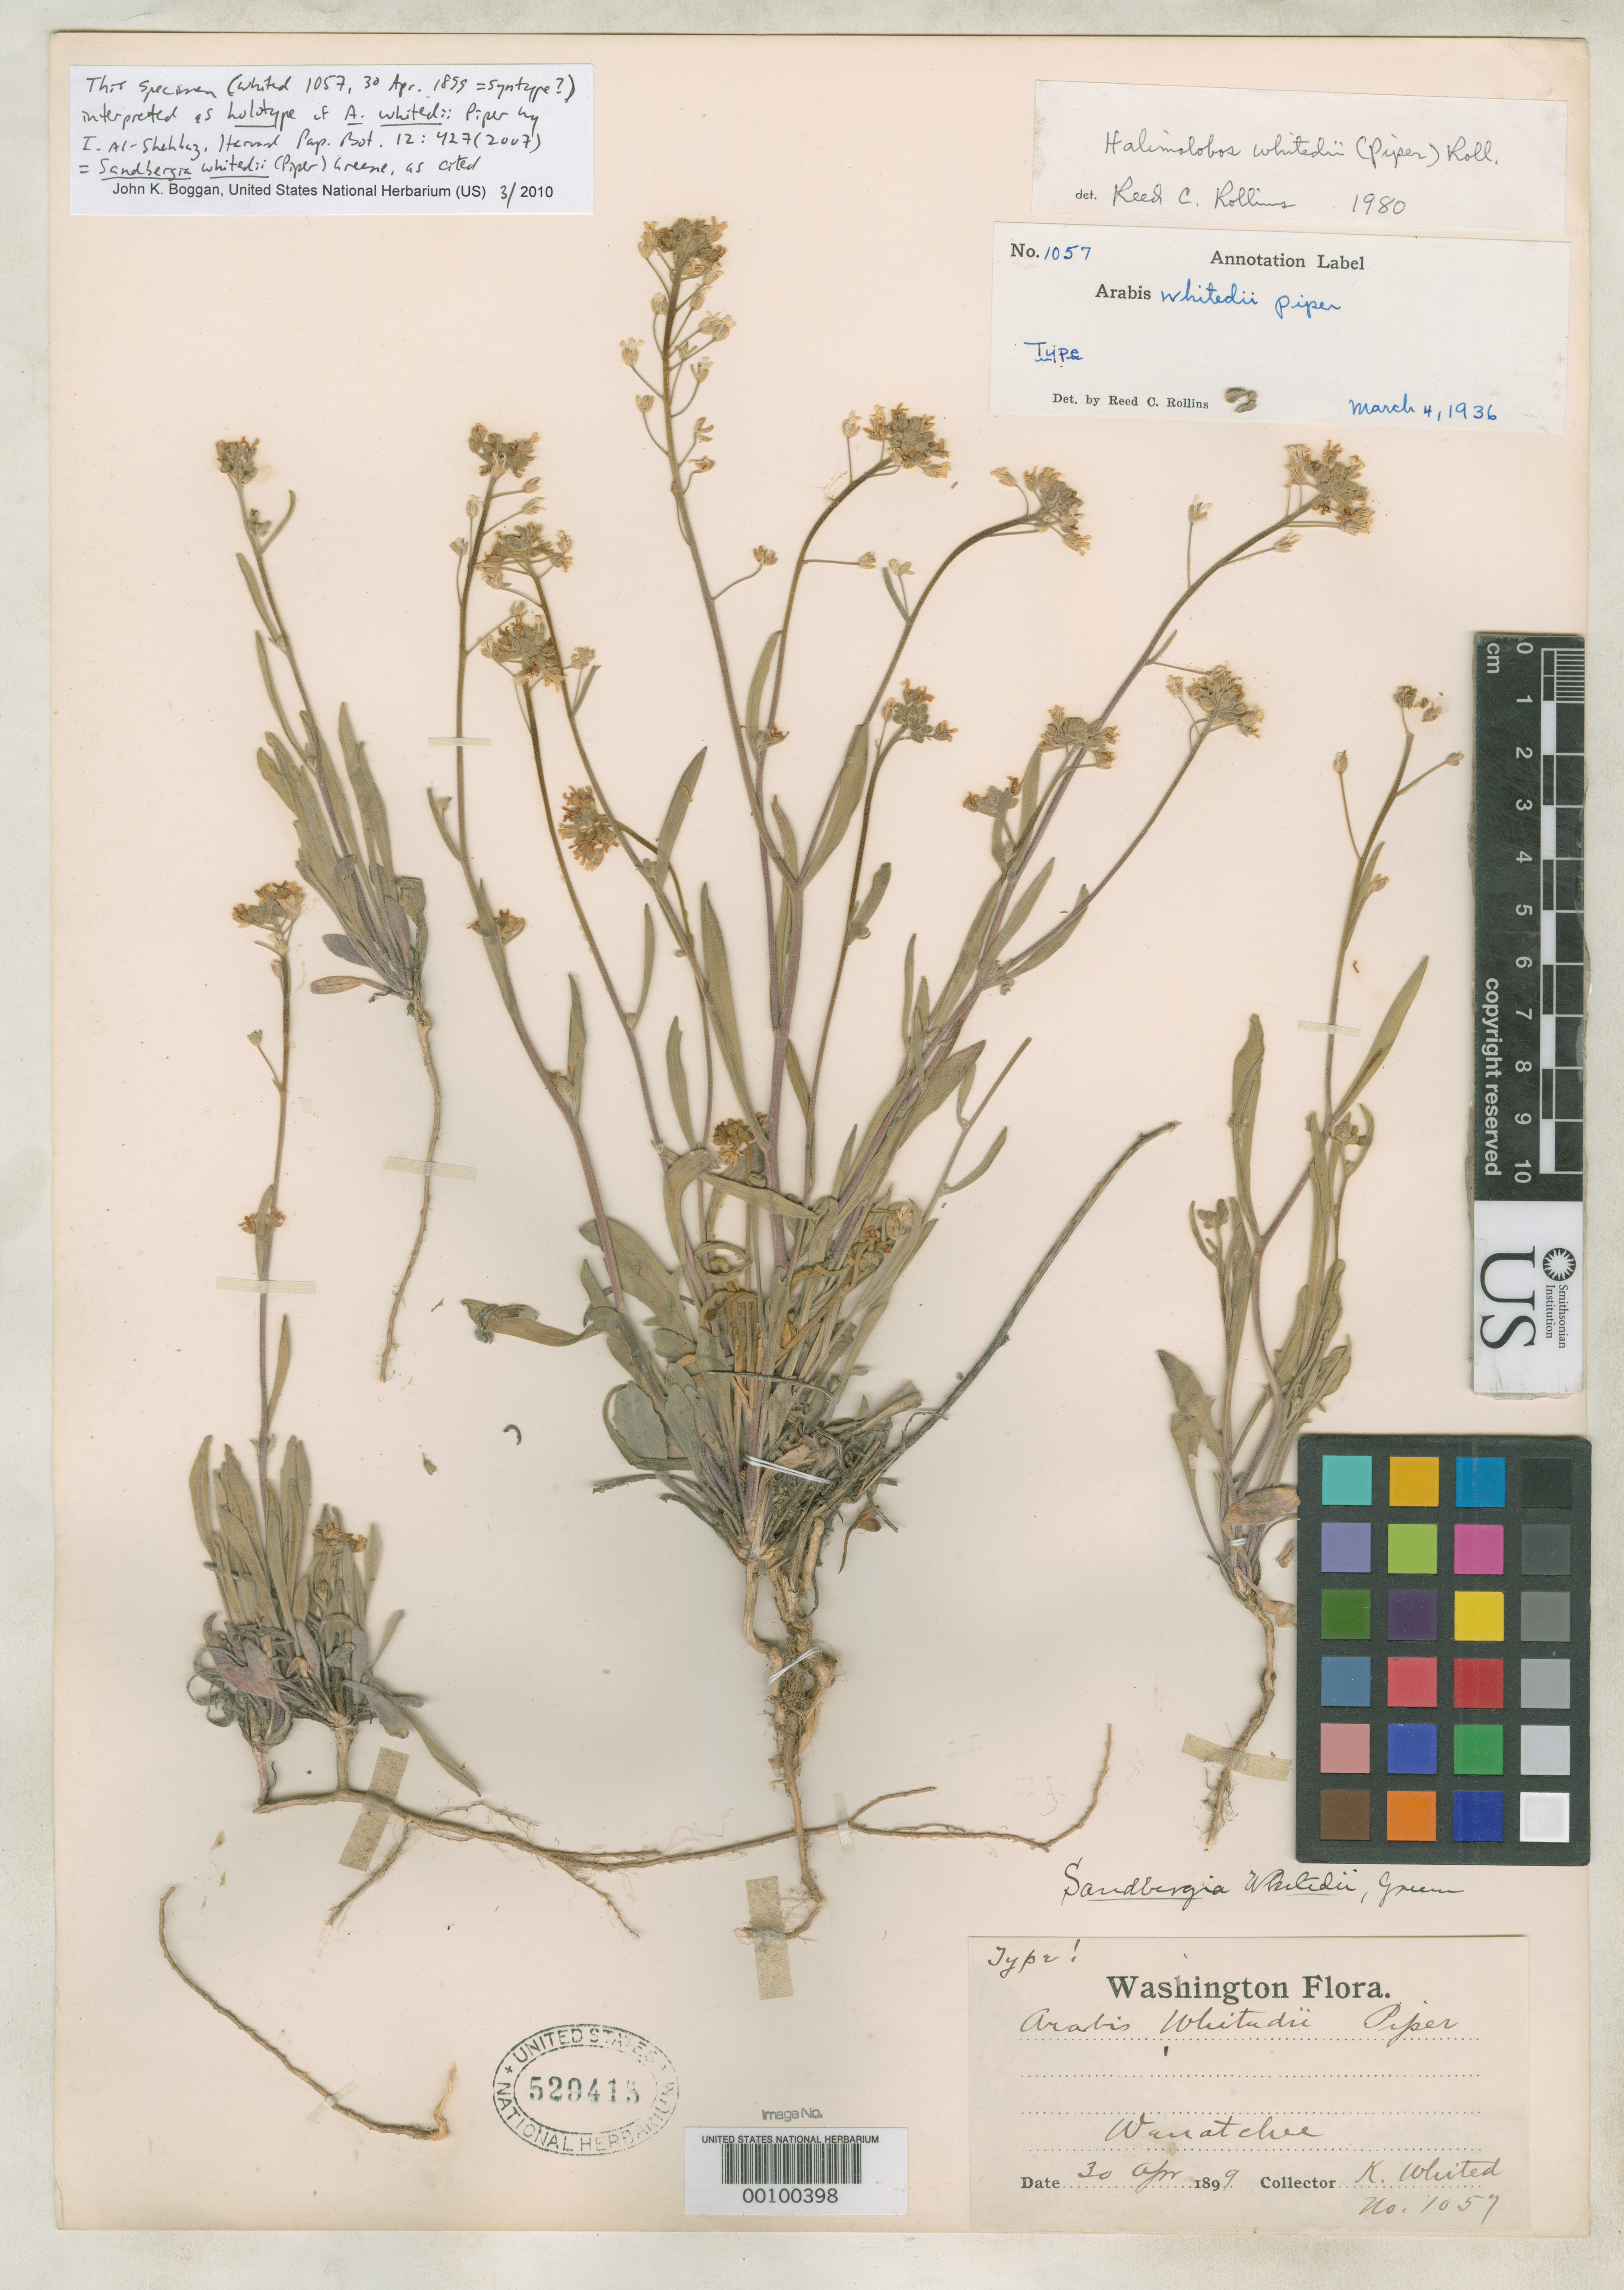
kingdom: Plantae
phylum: Tracheophyta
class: Magnoliopsida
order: Brassicales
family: Brassicaceae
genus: Arabis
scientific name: Arabis whitedii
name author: Piper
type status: Syntype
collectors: K. Whited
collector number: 1057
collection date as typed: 30 Apr 1899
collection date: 1899-04-30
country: United States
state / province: Washington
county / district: Chelan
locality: Wenatchee River.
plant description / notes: Currently accepted name as cited by I.A. Al-Shehbaz, Harvard Pap. Bot. 12: 427 (2007).; Protologue, "Type specimens collected at Wenatchee, Wash., by Whited, no. 1057, April and May, 1899; also collected by Sandberg & Leiberg, no. 275...." This sheet (Whited 1057, 30 Apr 1899, USNH 529415) annotated as "type" by Piper and interpreted as holotype by I.A. Al-Shehbaz, Harvard Pap. Bot. 12: 427 (2007).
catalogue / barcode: US 529415